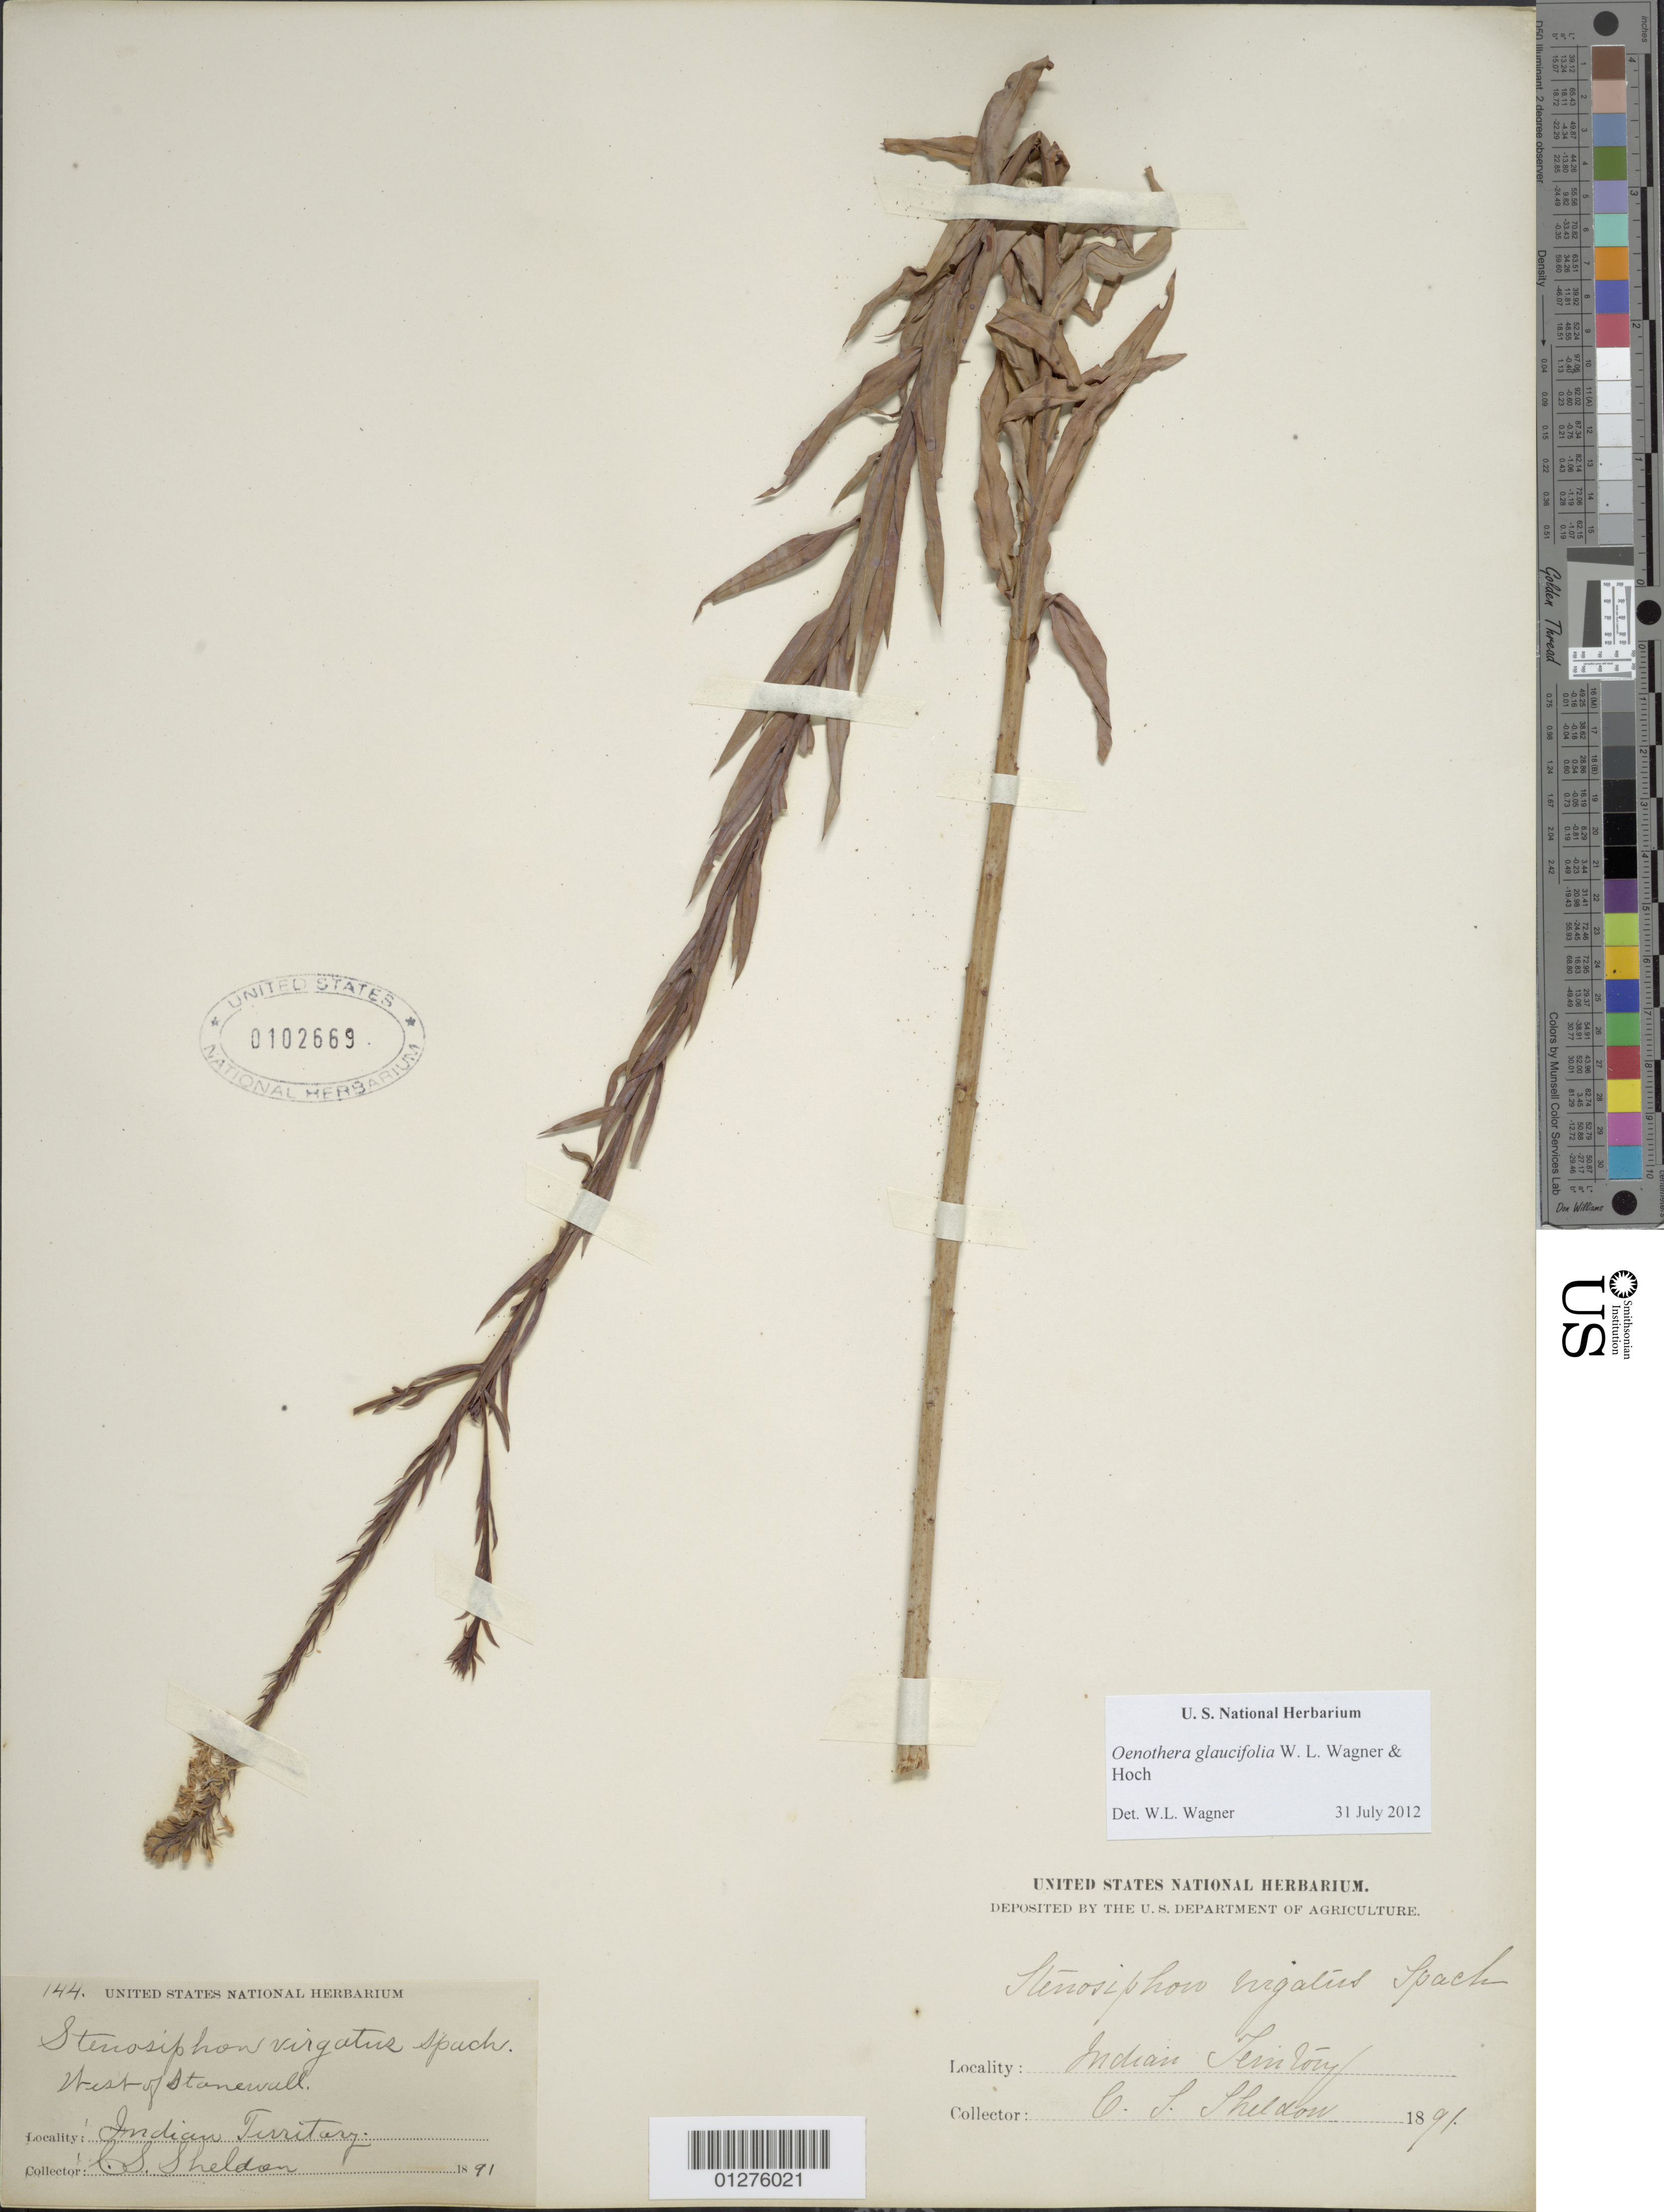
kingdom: Plantae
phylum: Tracheophyta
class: Magnoliopsida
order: Myrtales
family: Onagraceae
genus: Oenothera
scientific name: Oenothera glaucifolia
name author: W.L. Wagner & Hoch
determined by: Wagner, W. L., (BOT), Smithsonian Institution - National Museum of Natural History (UNITED STATES)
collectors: C. S. Sheldon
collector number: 144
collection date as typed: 1891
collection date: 1891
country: United States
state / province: Oklahoma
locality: Indian Territory, west of stone wall.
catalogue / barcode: US 102669